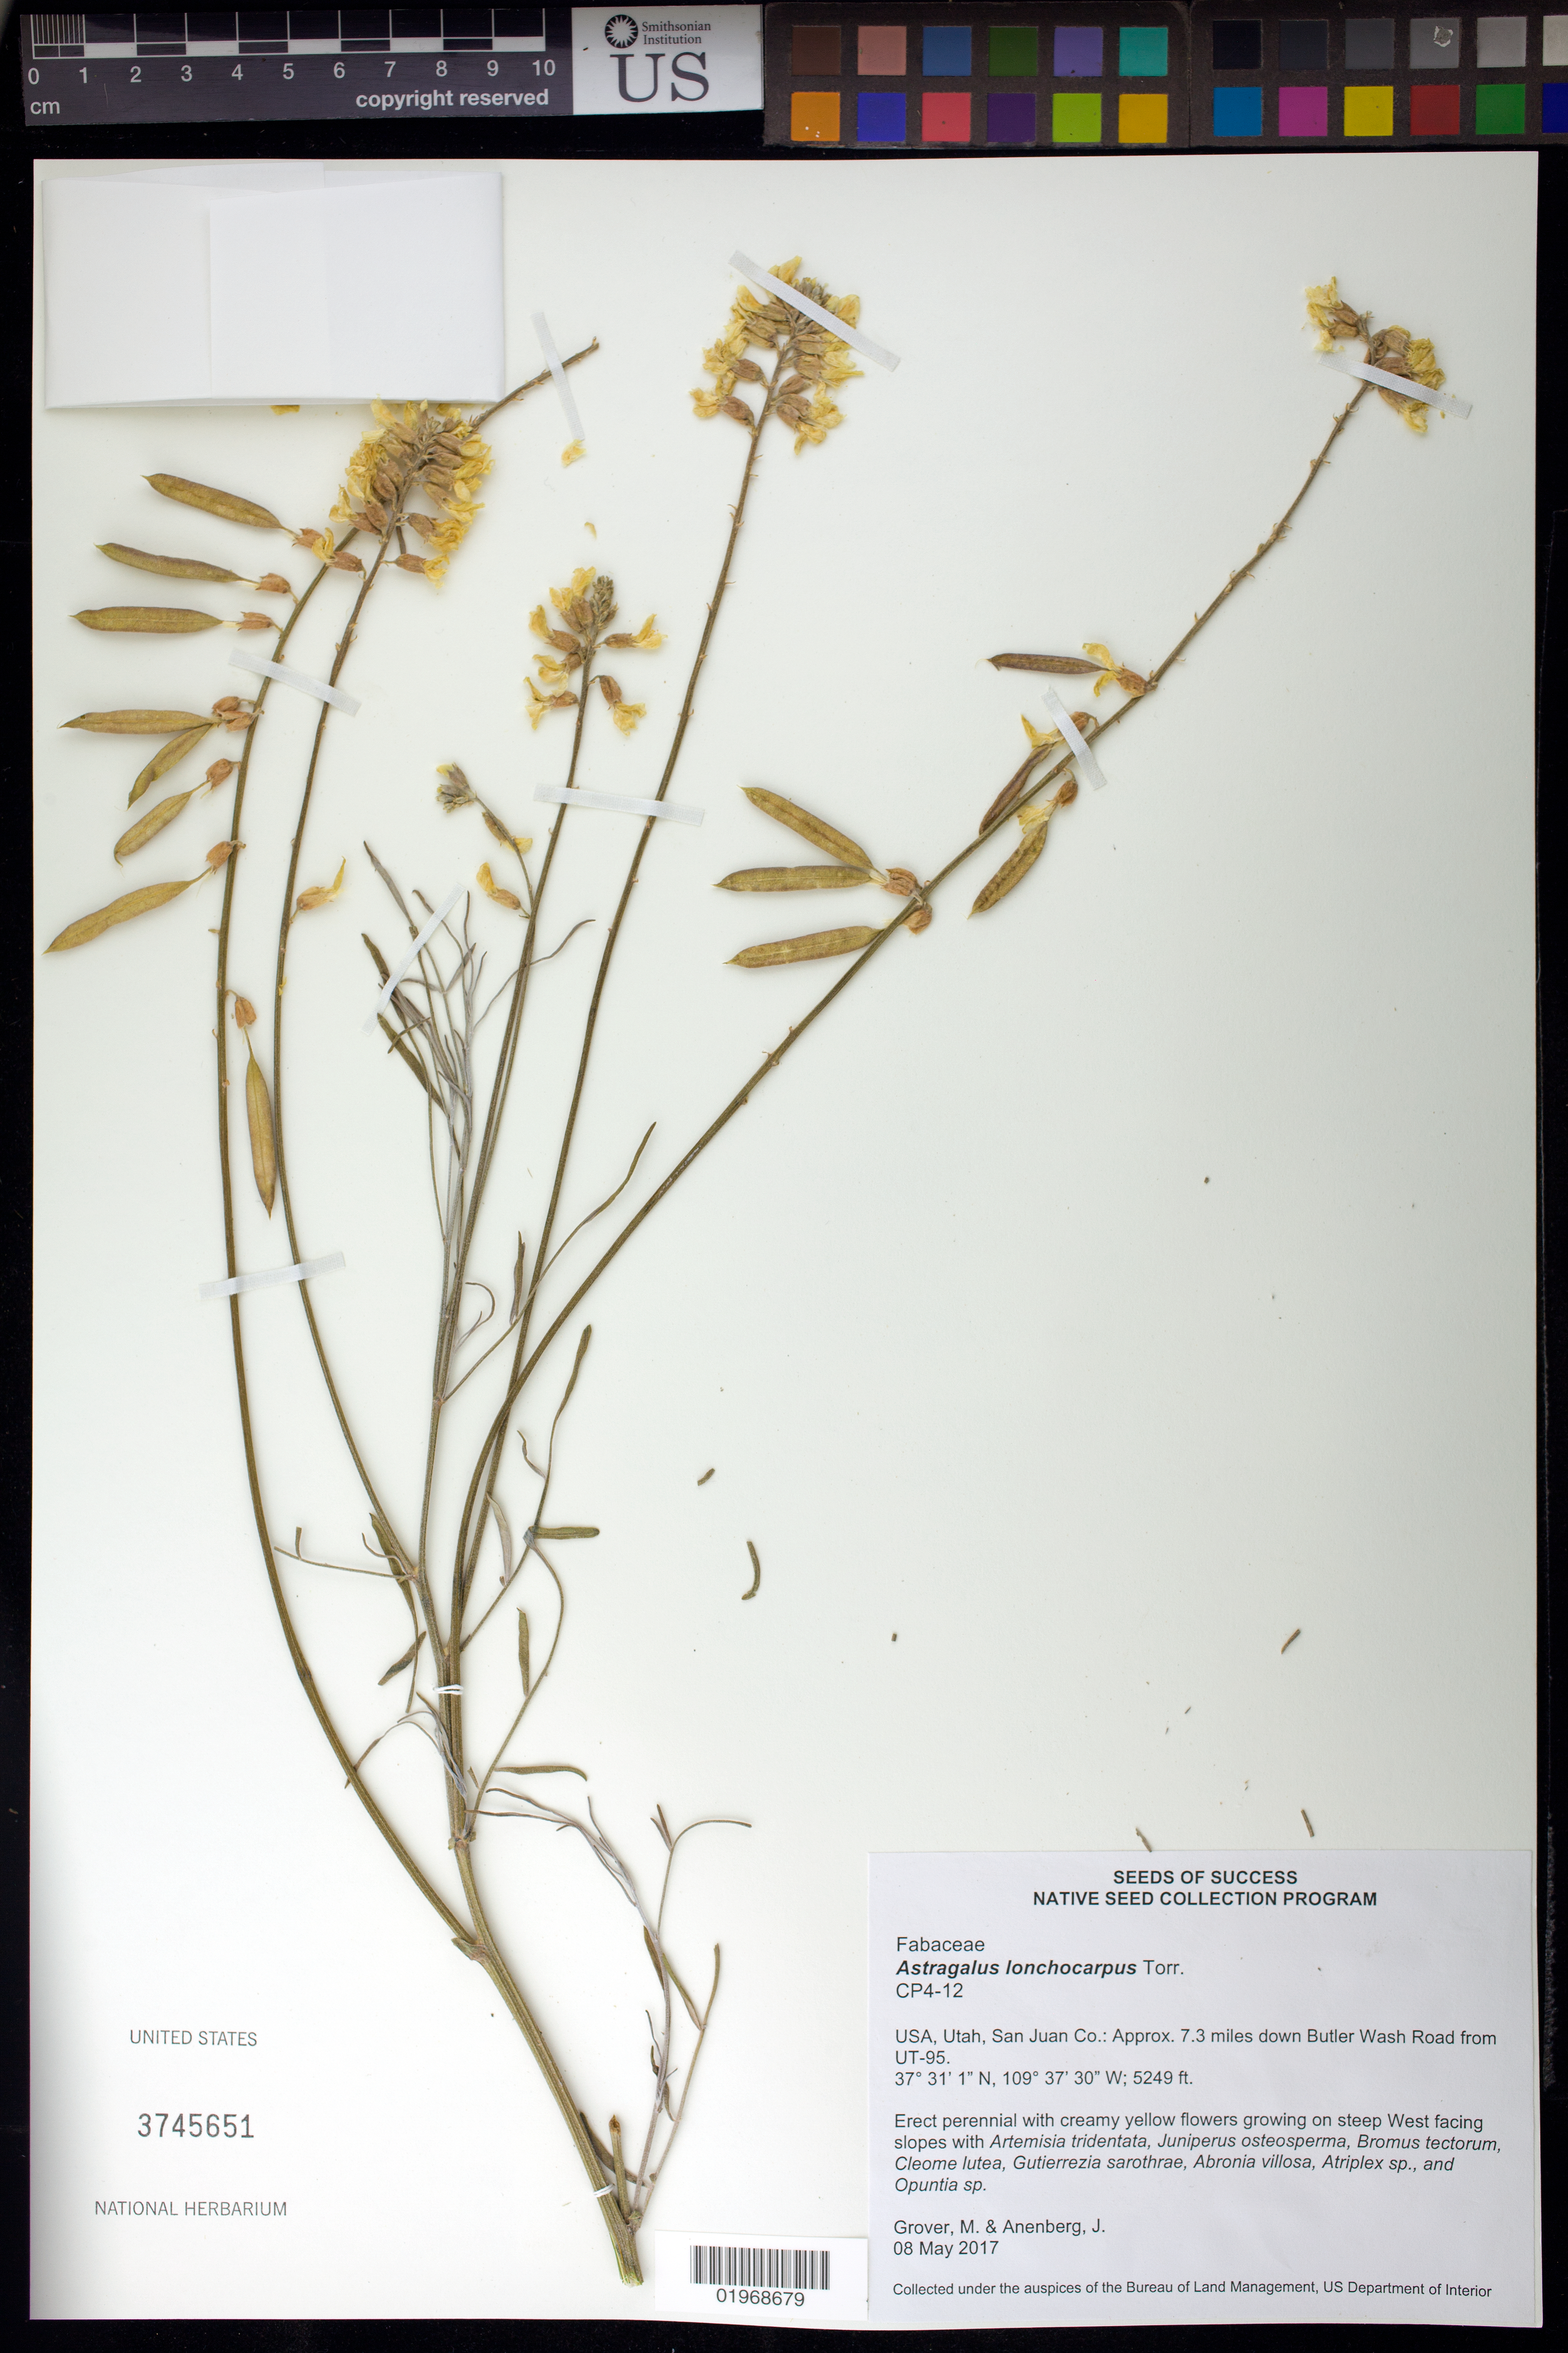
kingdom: Plantae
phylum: Tracheophyta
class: Magnoliopsida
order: Fabales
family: Fabaceae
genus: Astragalus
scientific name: Astragalus lonchocarpus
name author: Torr.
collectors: M. Grover & J. Anenberg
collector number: CP4-12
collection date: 2017-05-08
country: United States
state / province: Utah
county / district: San Juan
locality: Approx. 7.3 miles down Butler Wash Road from UT-95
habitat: juniper/sagebrush scrub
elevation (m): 1600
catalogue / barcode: US 3745651